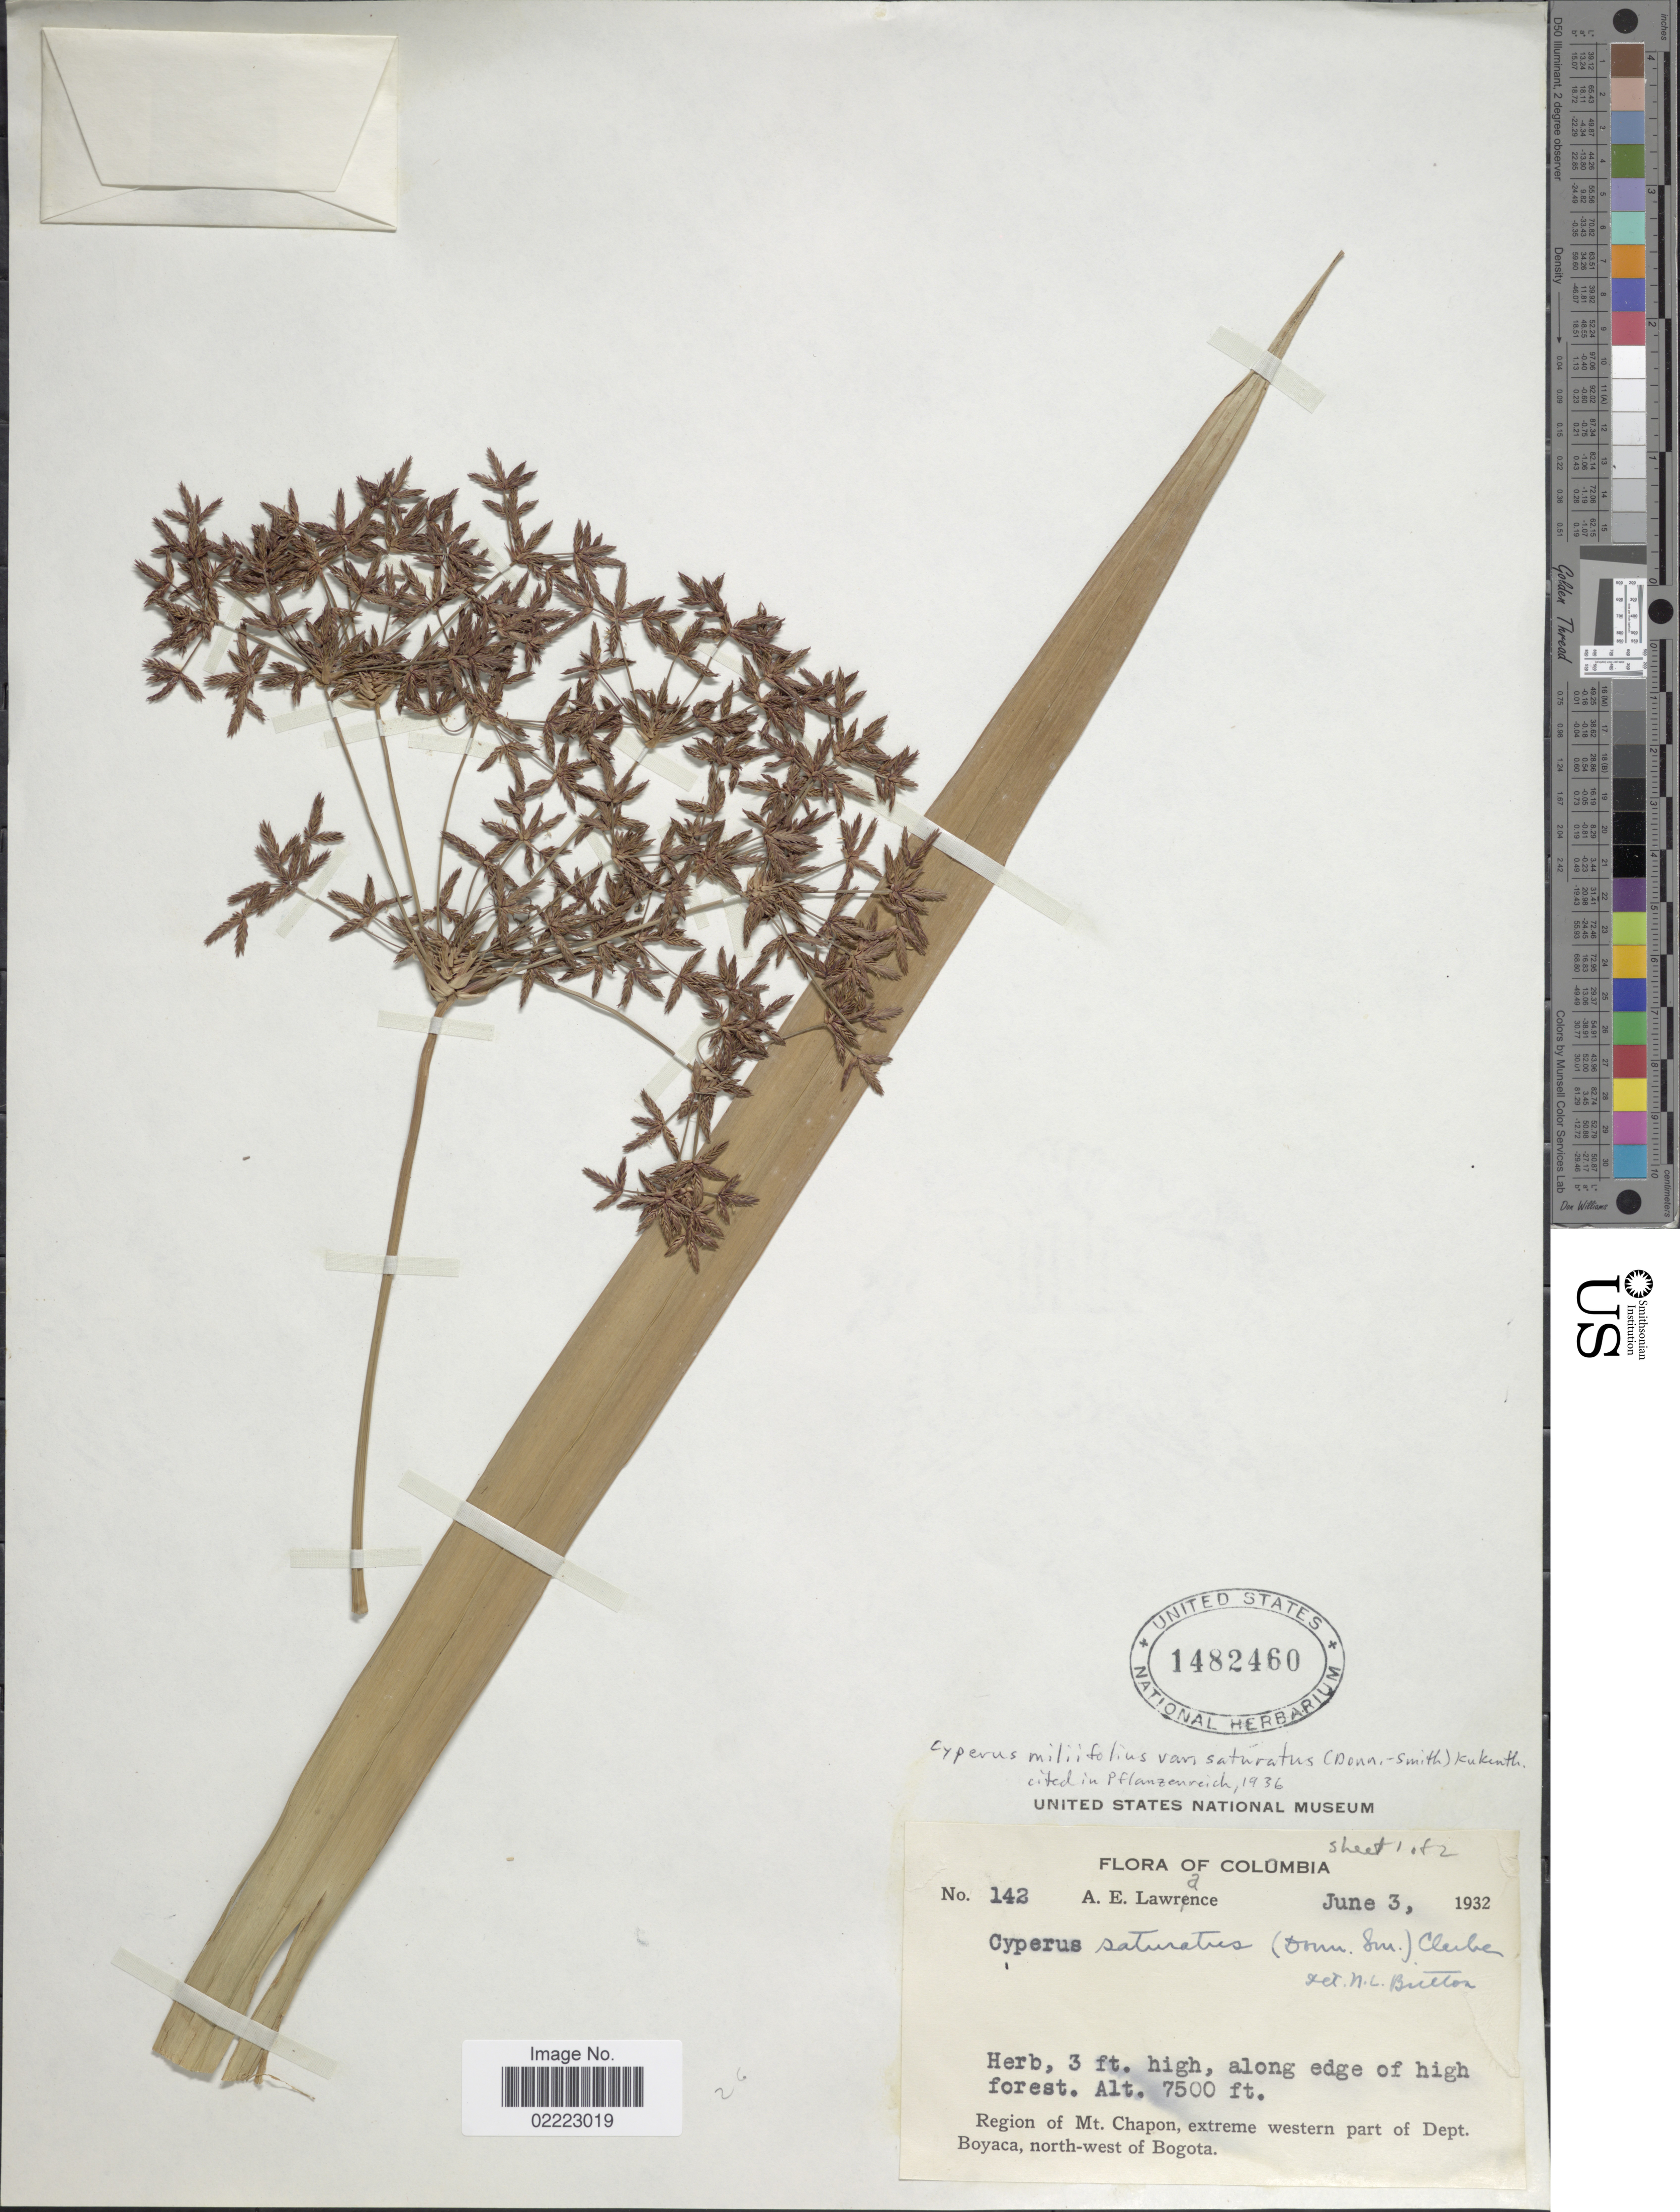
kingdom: Plantae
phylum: Tracheophyta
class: Liliopsida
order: Poales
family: Cyperaceae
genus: Cyperus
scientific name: Cyperus miliifolius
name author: Poepp. & Kunth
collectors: A. Lawrance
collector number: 142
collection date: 1932-06-03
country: Colombia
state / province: Boyacá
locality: Region of Mt. Chapon, extreme western part of Dept. Boyaca, north- west of Bogota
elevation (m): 2286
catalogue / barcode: US 1482460